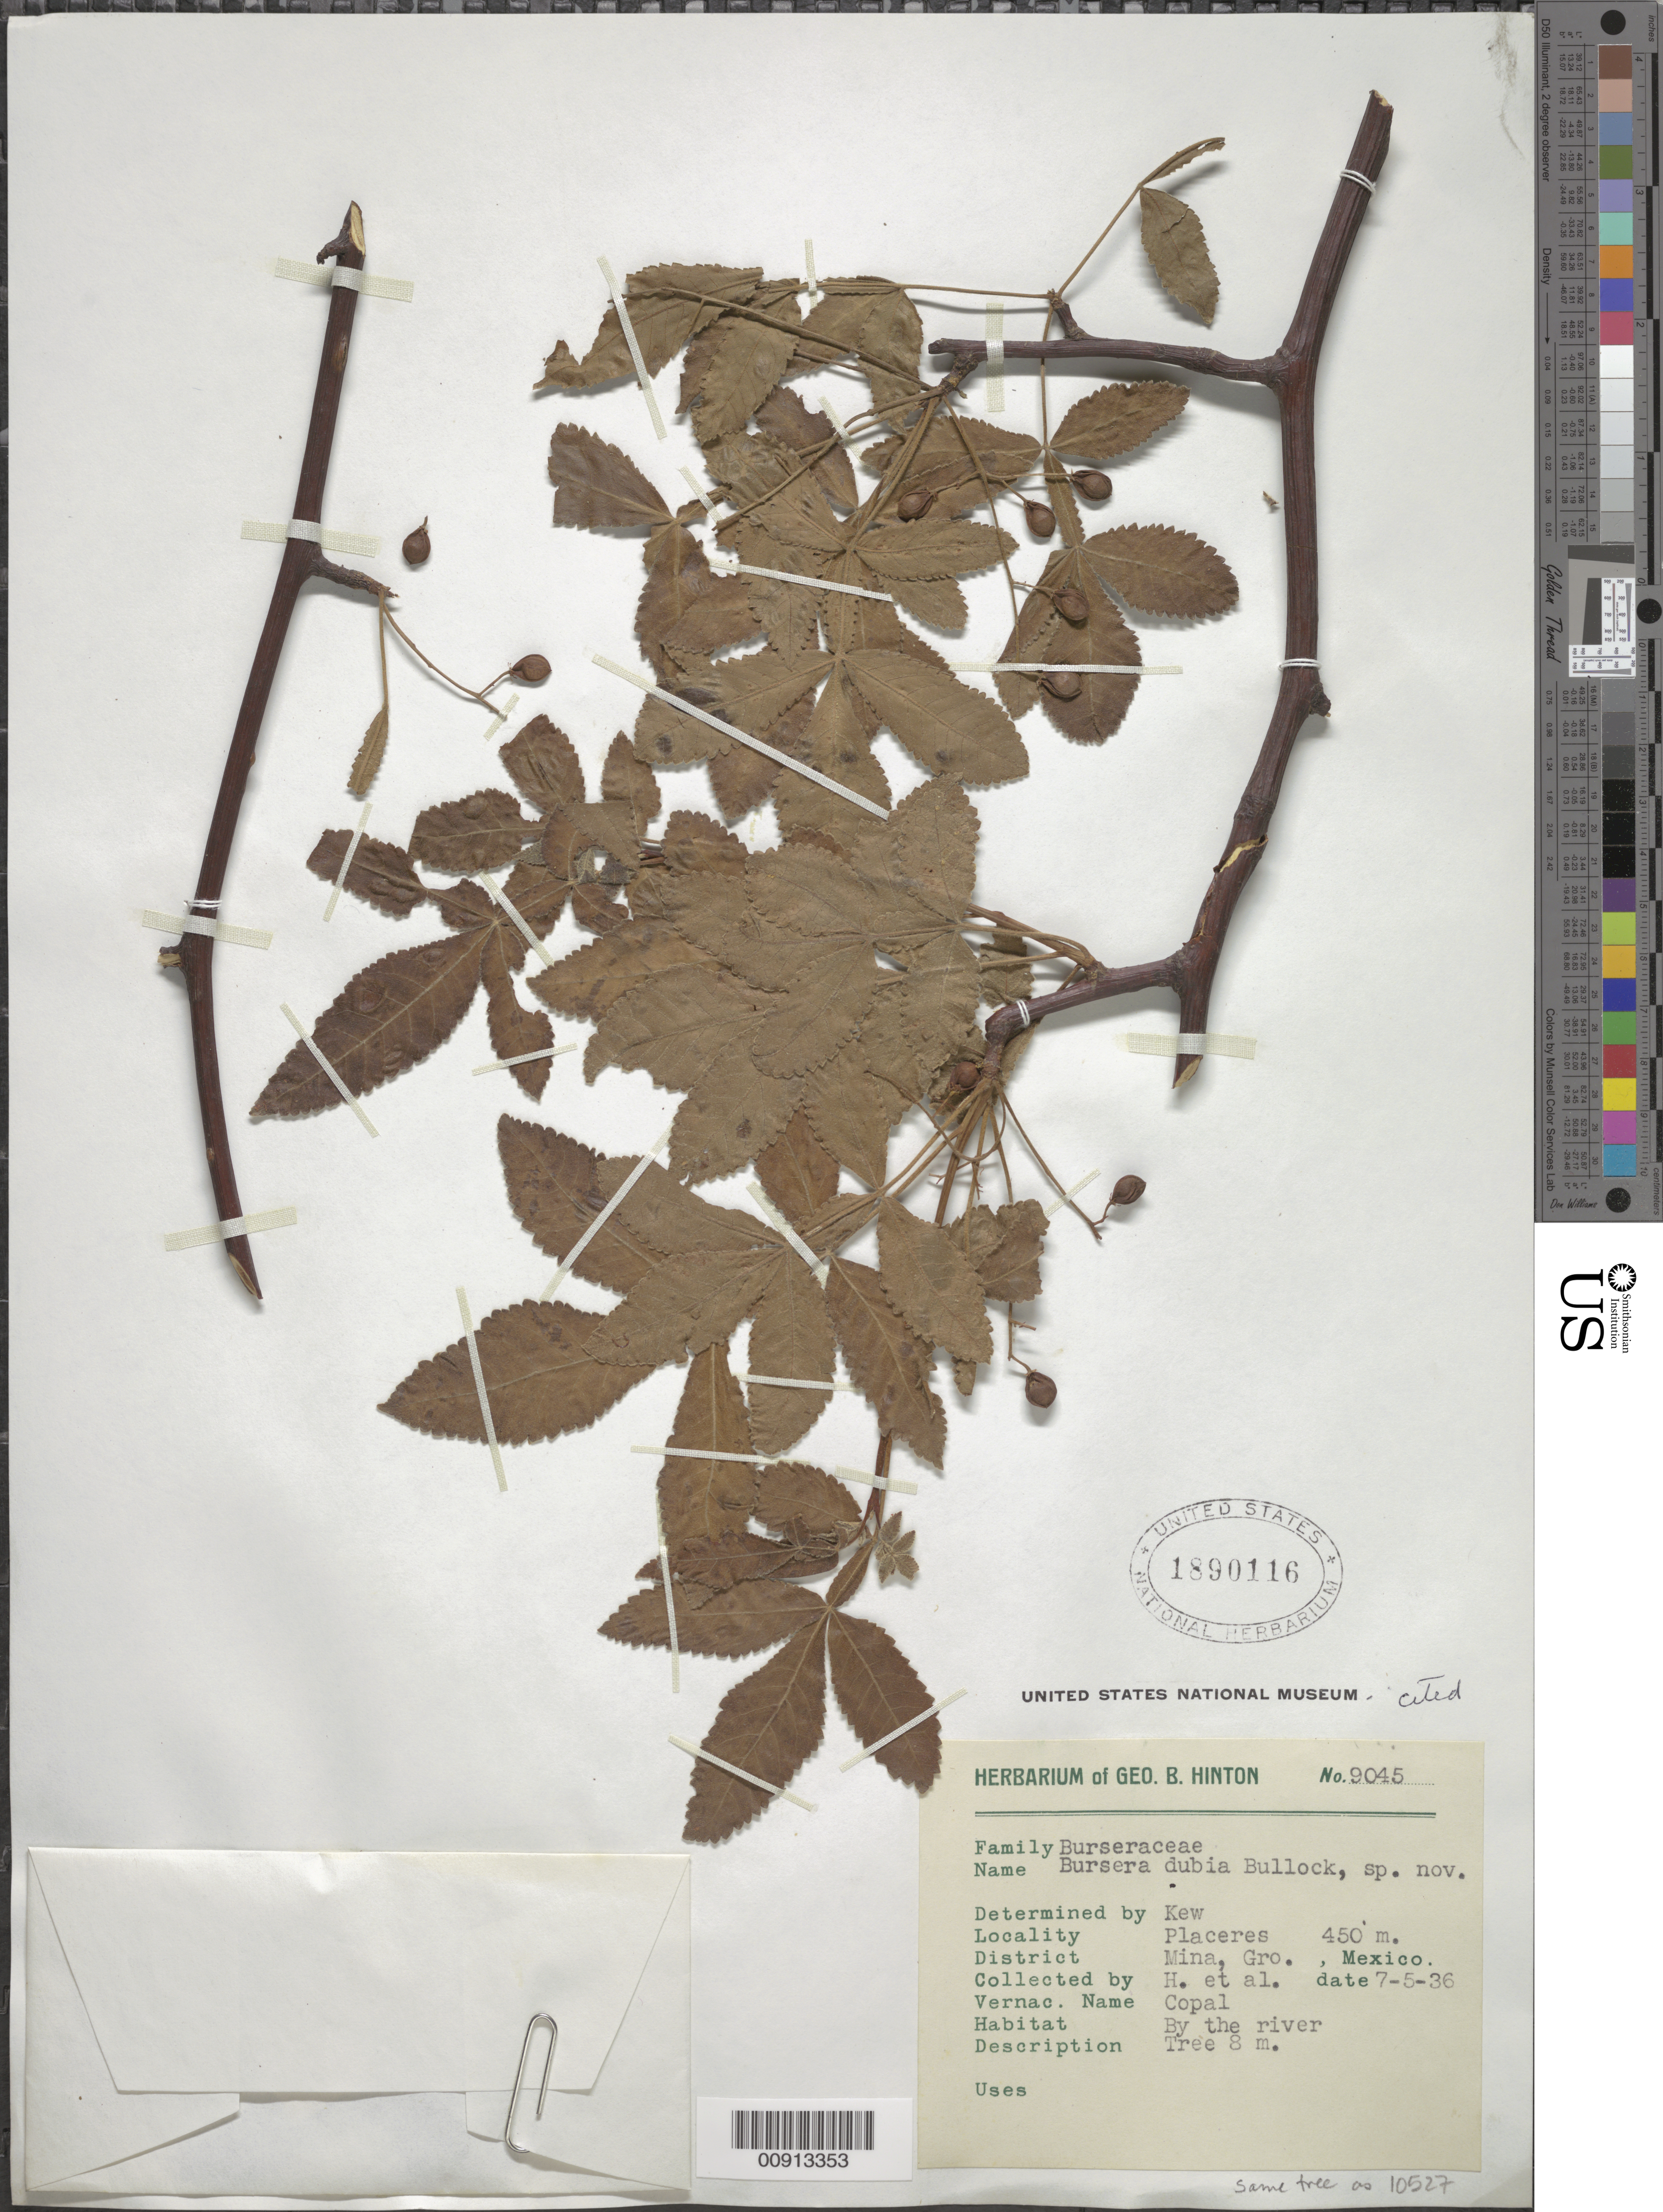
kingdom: Plantae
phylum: Tracheophyta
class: Magnoliopsida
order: Sapindales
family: Burseraceae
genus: Bursera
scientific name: Bursera dubia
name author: Bullock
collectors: G. B. Hinton & et al.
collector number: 9045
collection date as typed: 05 Jul 1936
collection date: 1936-07-05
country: Mexico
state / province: Guerrero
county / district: Mina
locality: Placeres, District Mina, Guerrero.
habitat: By the river.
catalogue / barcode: US 1890116